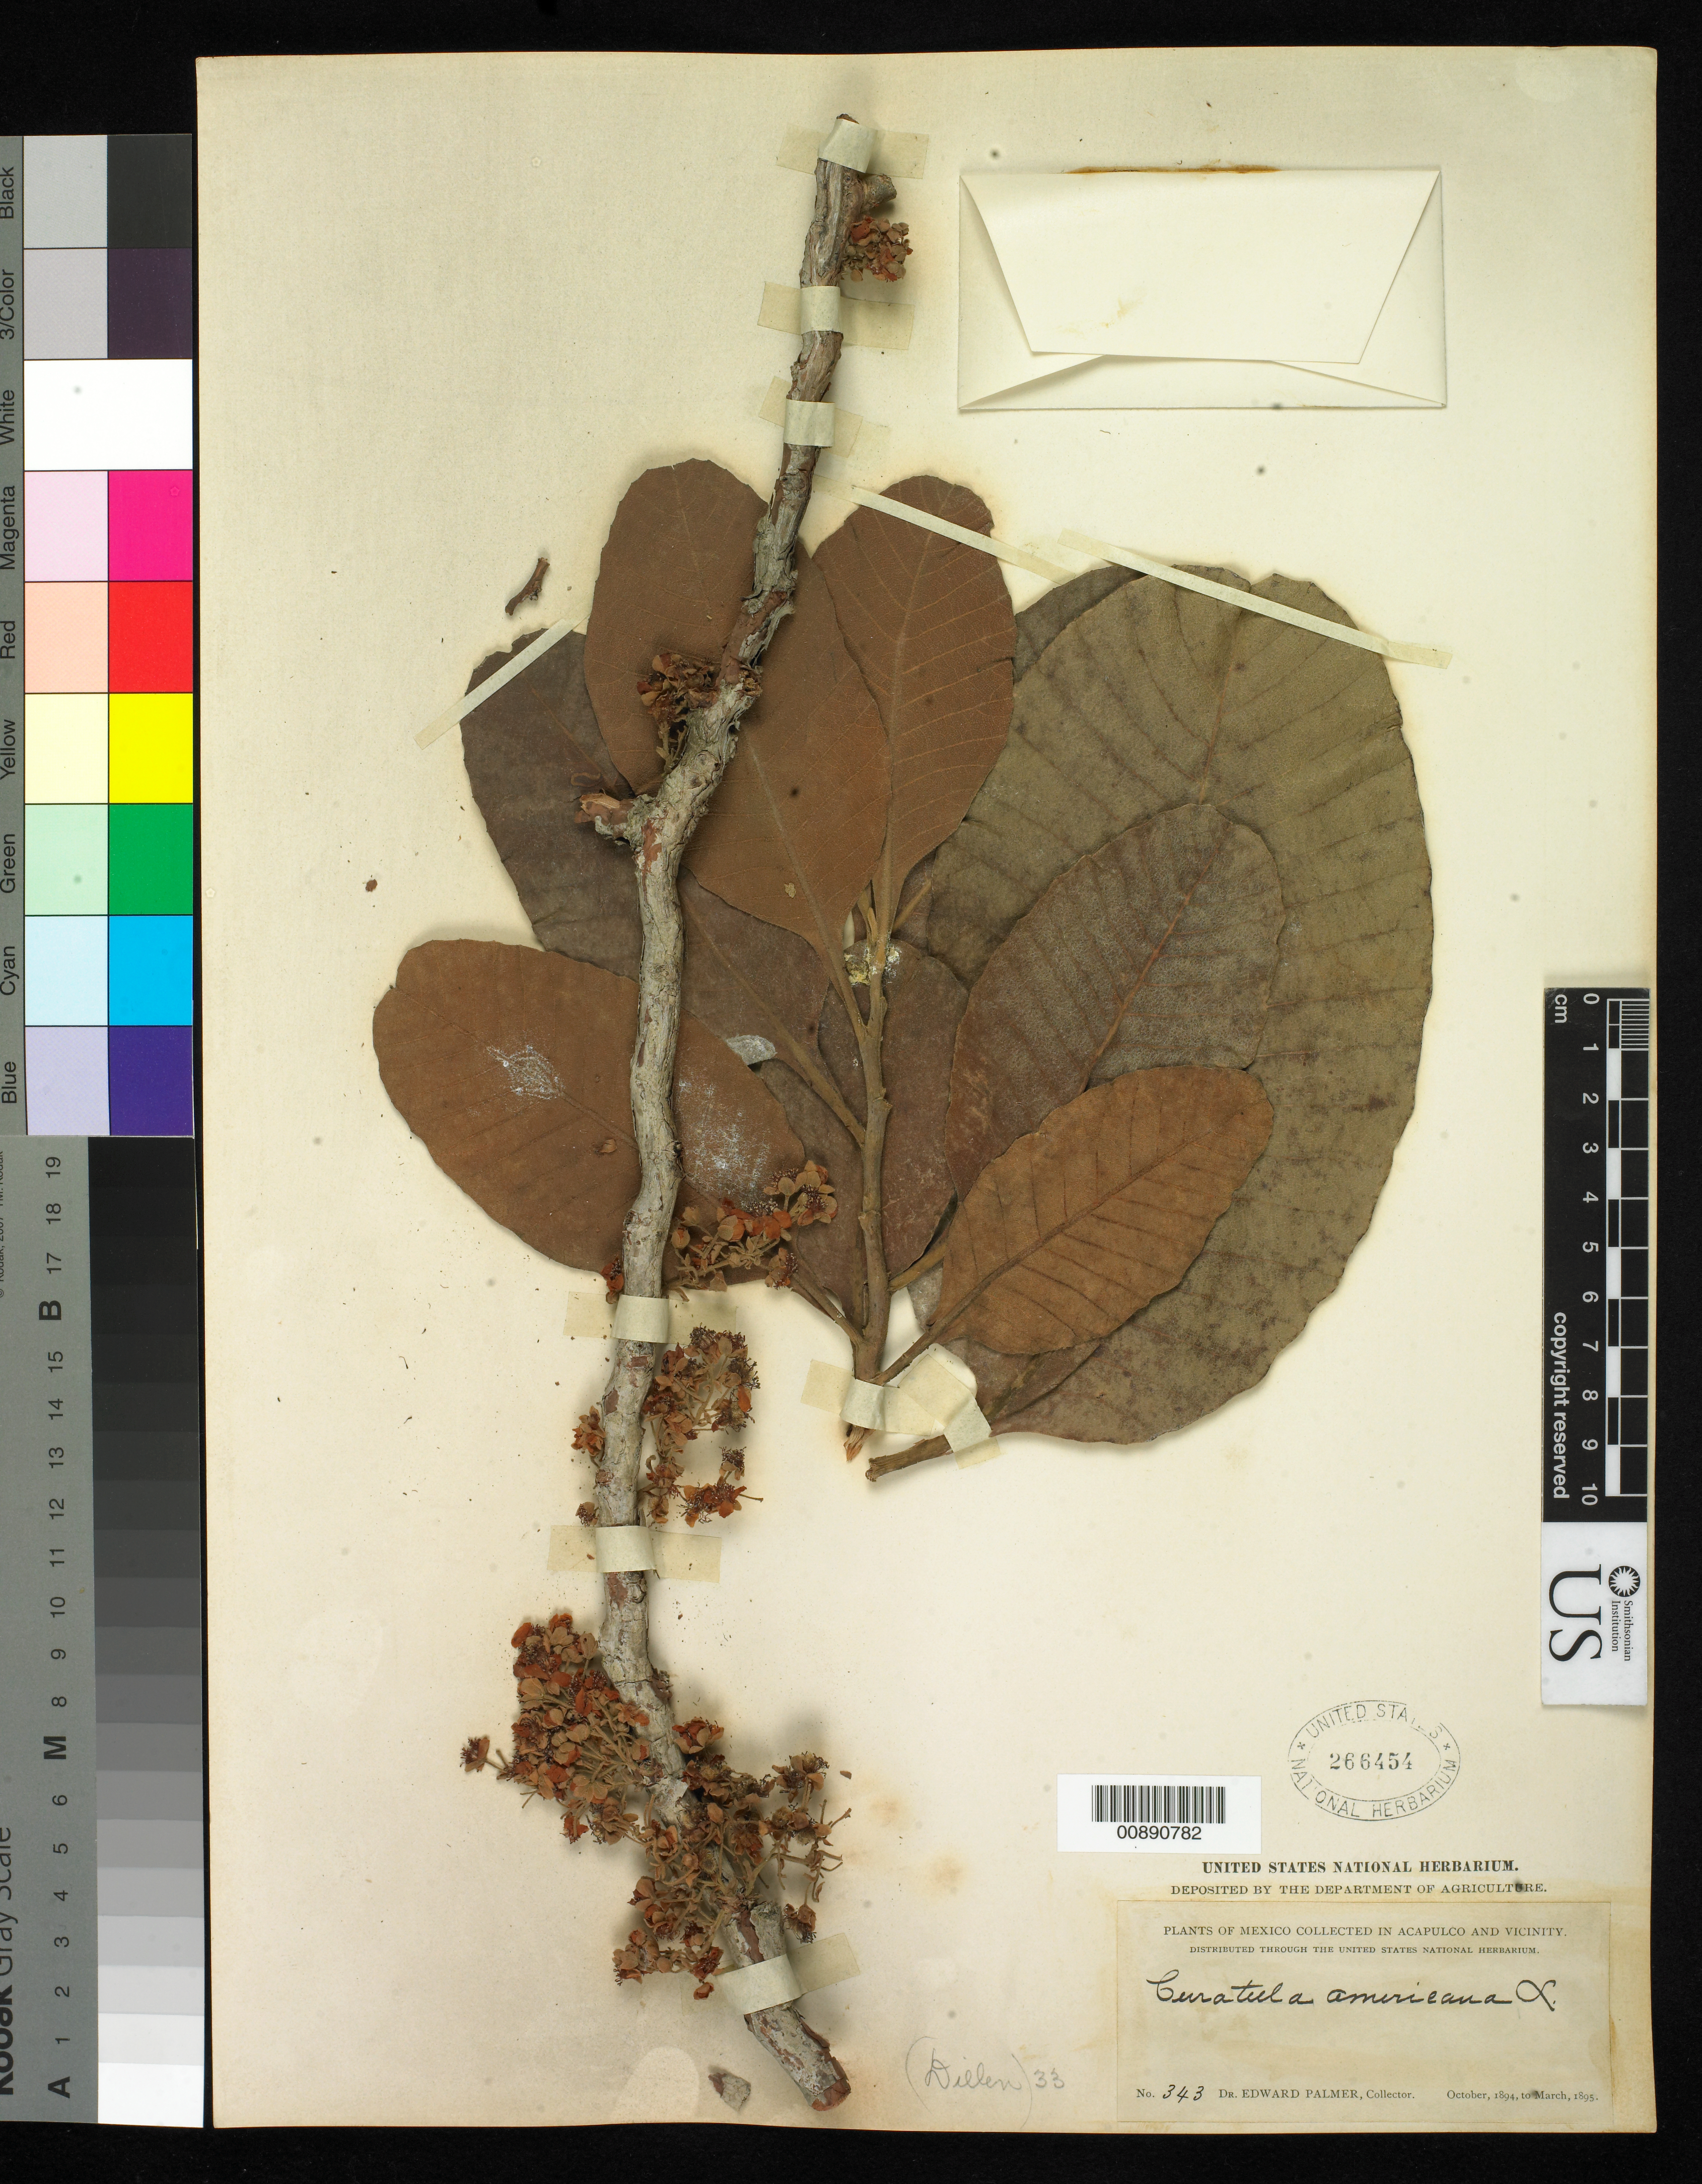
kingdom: Plantae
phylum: Tracheophyta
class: Magnoliopsida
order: Dilleniales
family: Dilleniaceae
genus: Curatella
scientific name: Curatella americana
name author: L.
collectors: E. Palmer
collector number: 343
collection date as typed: Oct 1894 to -- Mar 1895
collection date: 1894-10/1895-03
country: Mexico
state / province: Guerrero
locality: Acapulco, Guerrero and vicinity.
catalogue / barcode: US 266454